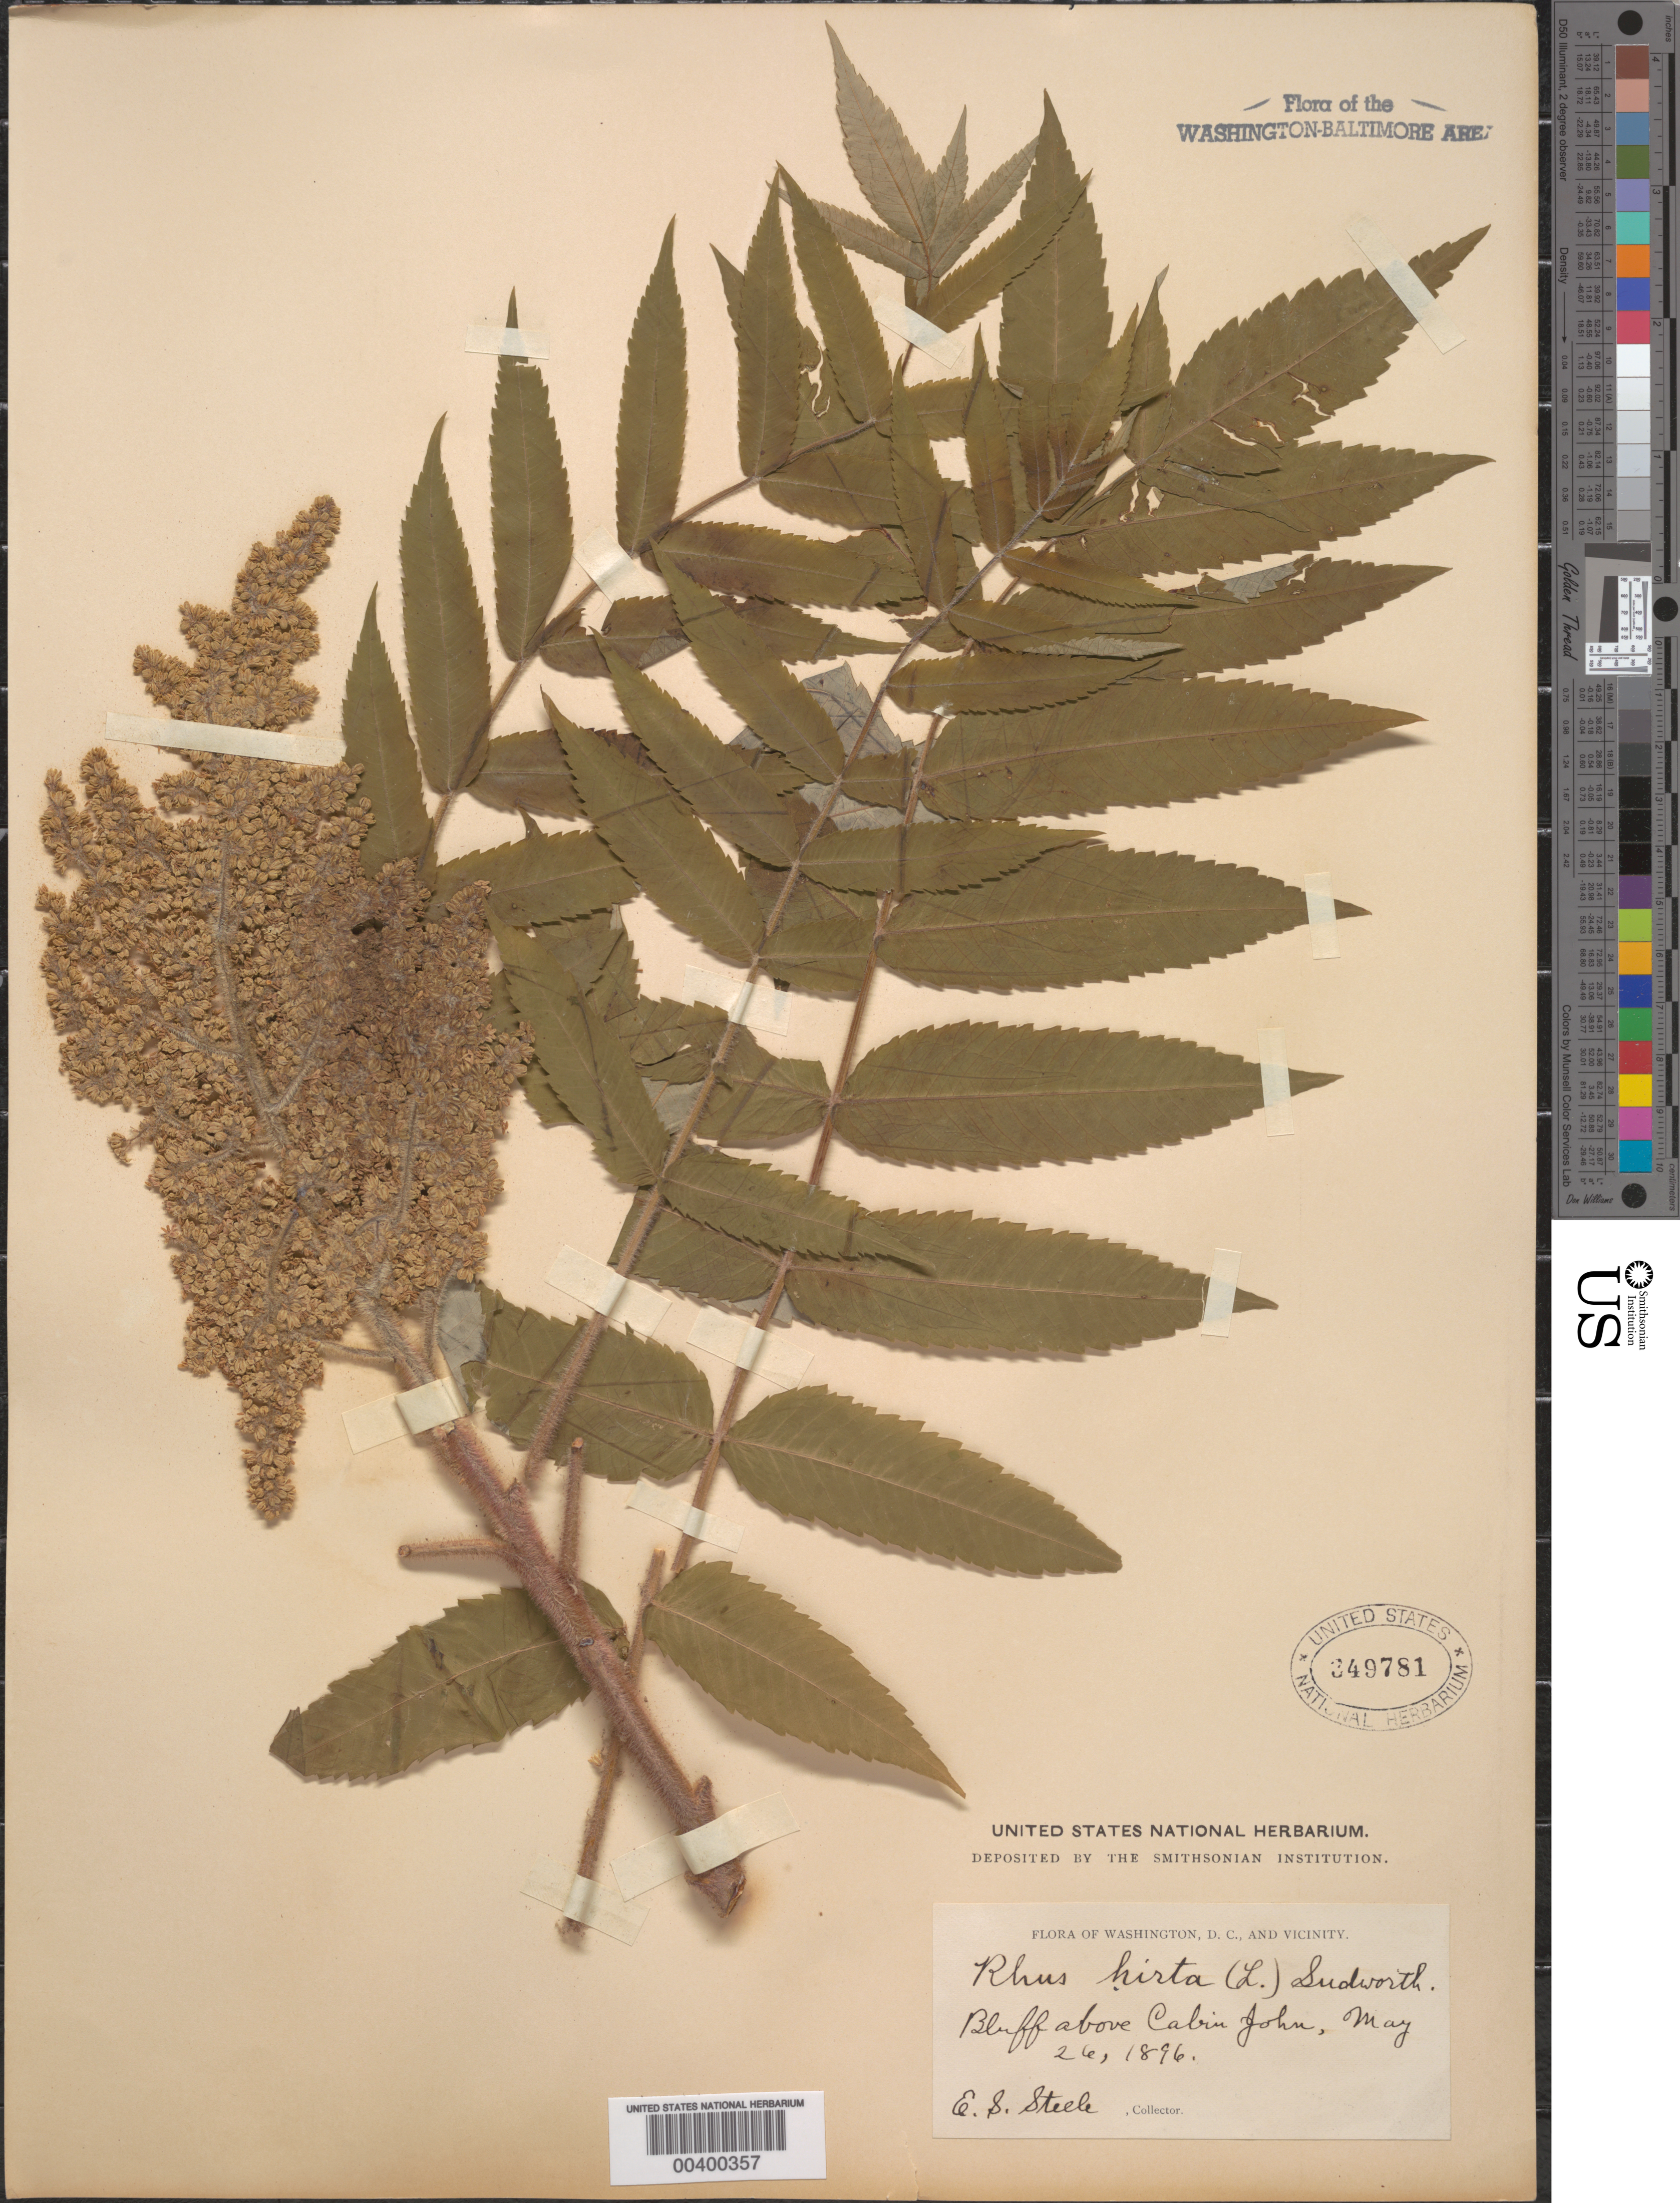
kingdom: Plantae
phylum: Tracheophyta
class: Magnoliopsida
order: Sapindales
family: Anacardiaceae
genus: Rhus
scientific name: Rhus typhina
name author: L.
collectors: E. Steele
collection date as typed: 26 May 1896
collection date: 1896-05-26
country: United States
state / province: Maryland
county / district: Montgomery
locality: Bluff above Cabin John C. & O. Canal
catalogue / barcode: US 349781